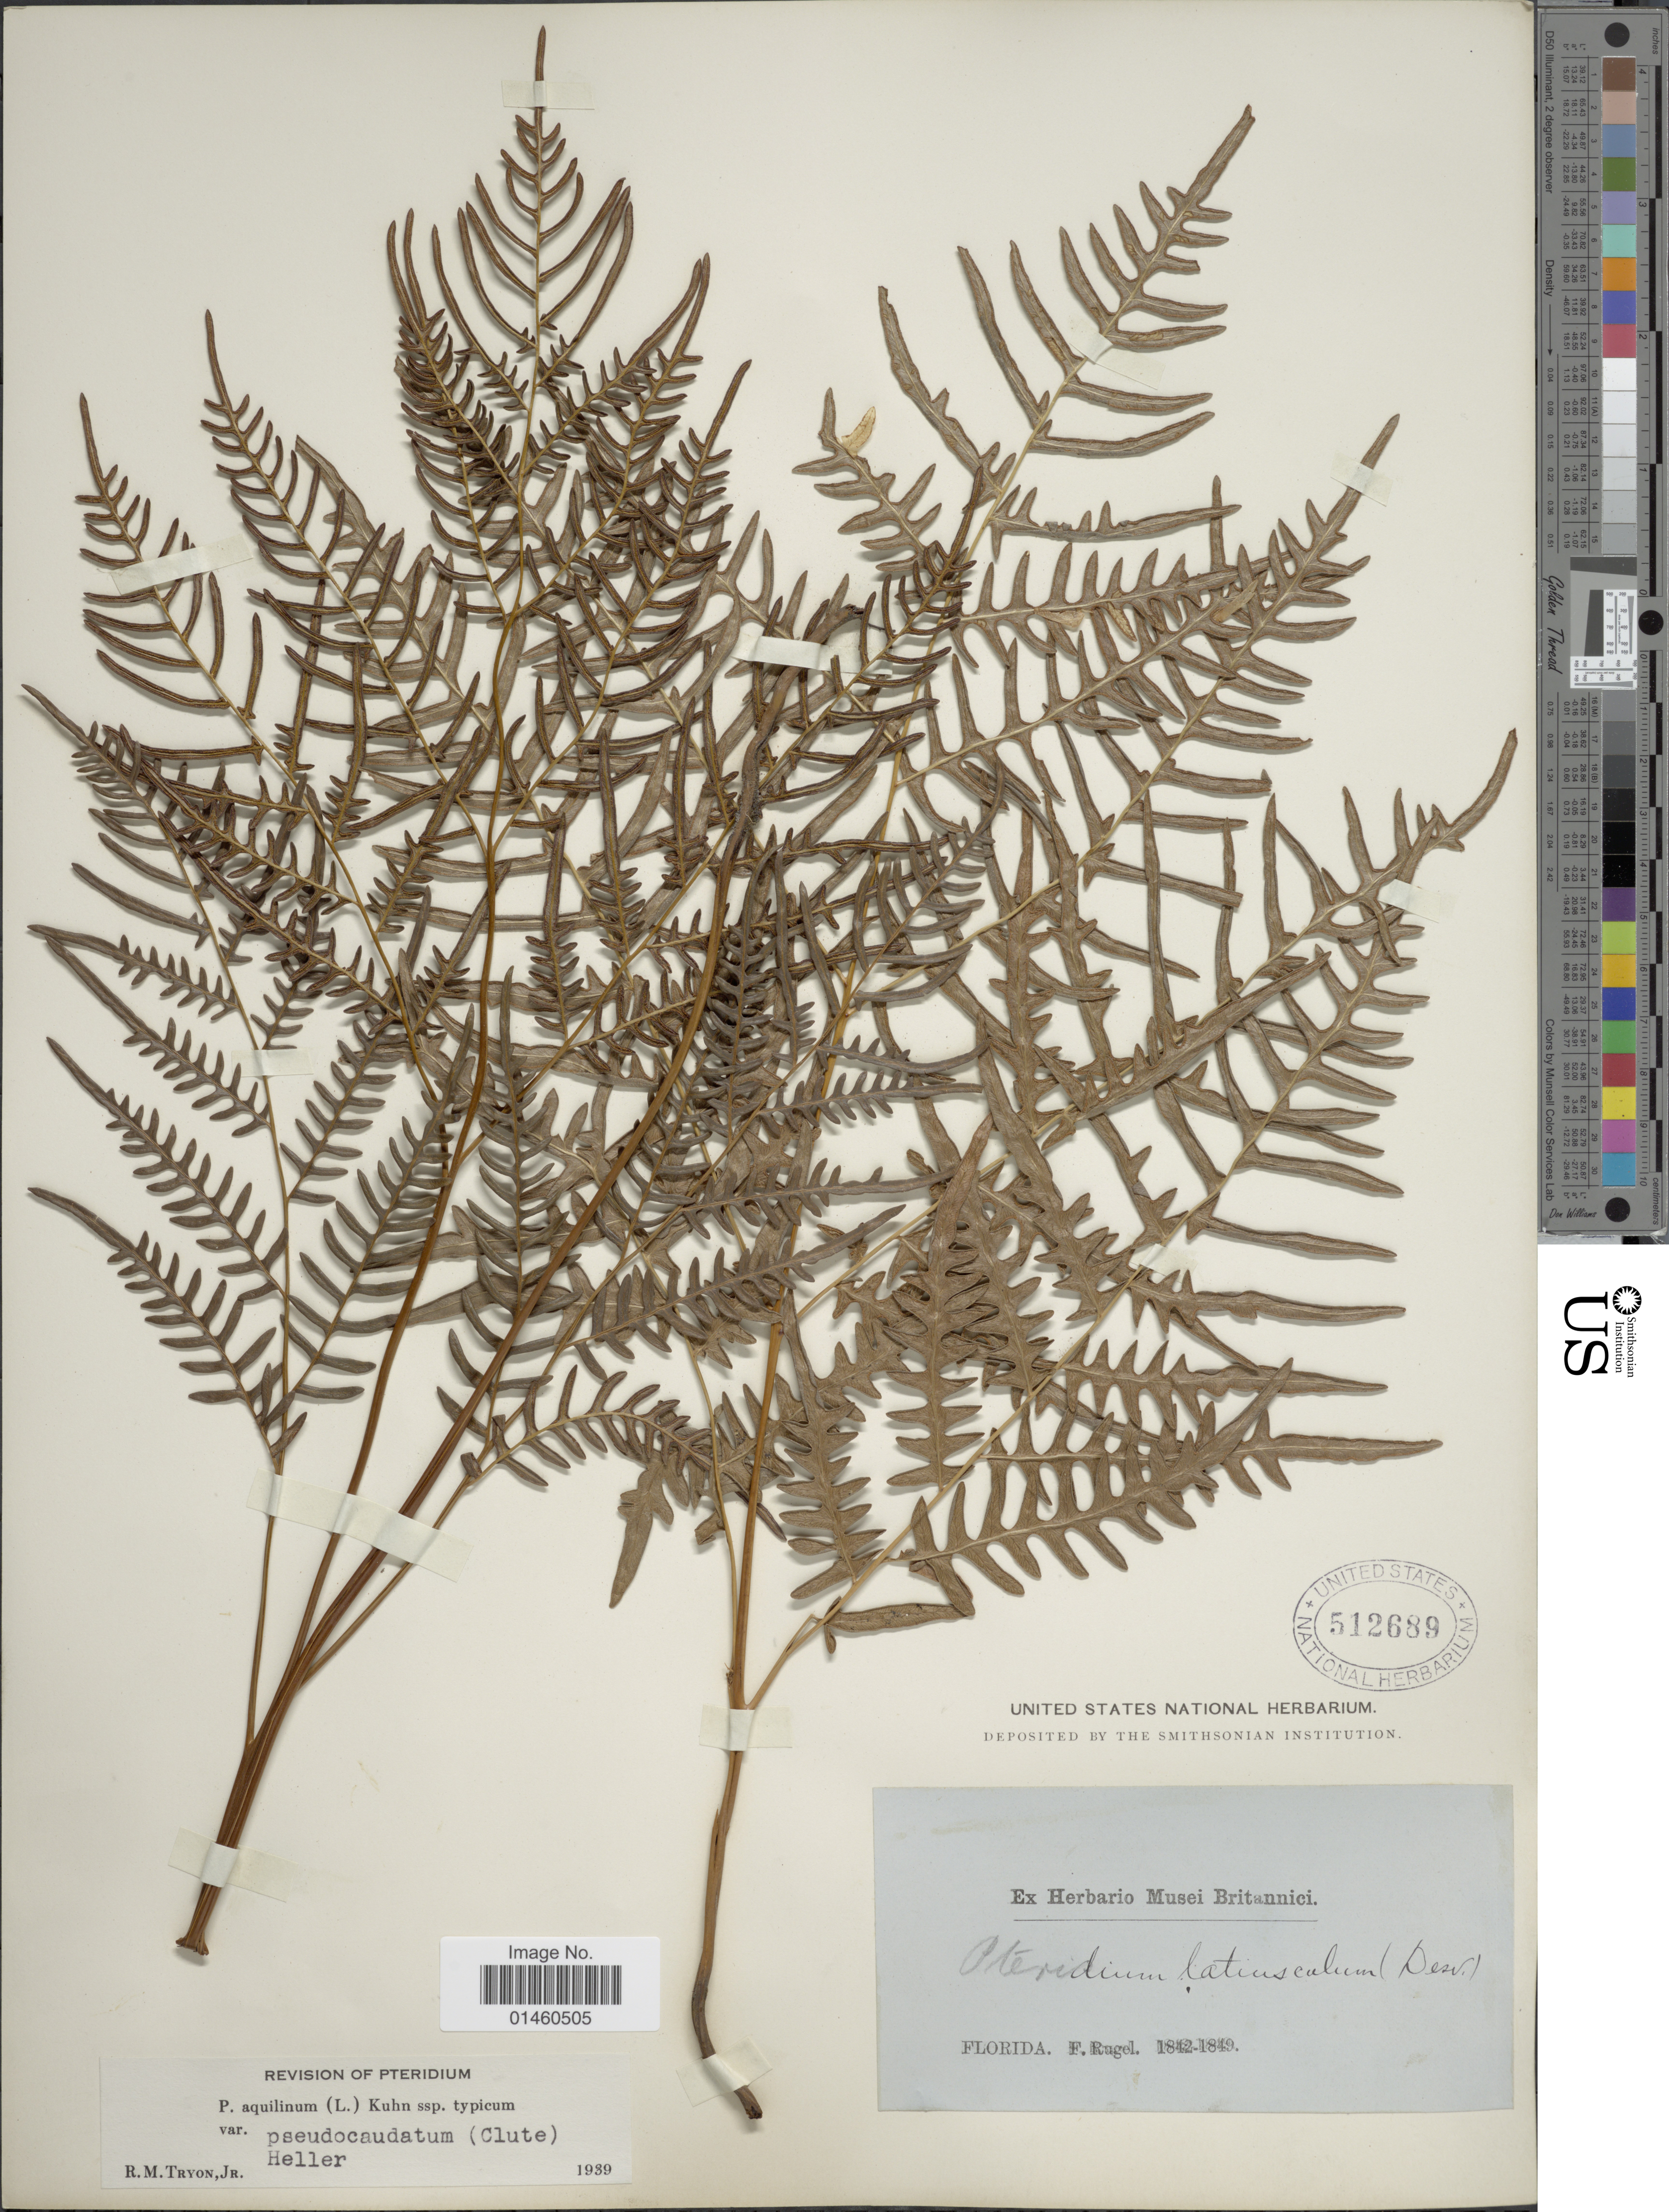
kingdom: Plantae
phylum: Tracheophyta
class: Polypodiopsida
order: Polypodiales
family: Dennstaedtiaceae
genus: Pteridium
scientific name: Pteridium aquilinum var. pseudocaudatum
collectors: F. Rugel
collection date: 1842/1849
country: United States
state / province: Florida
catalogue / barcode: US 512689